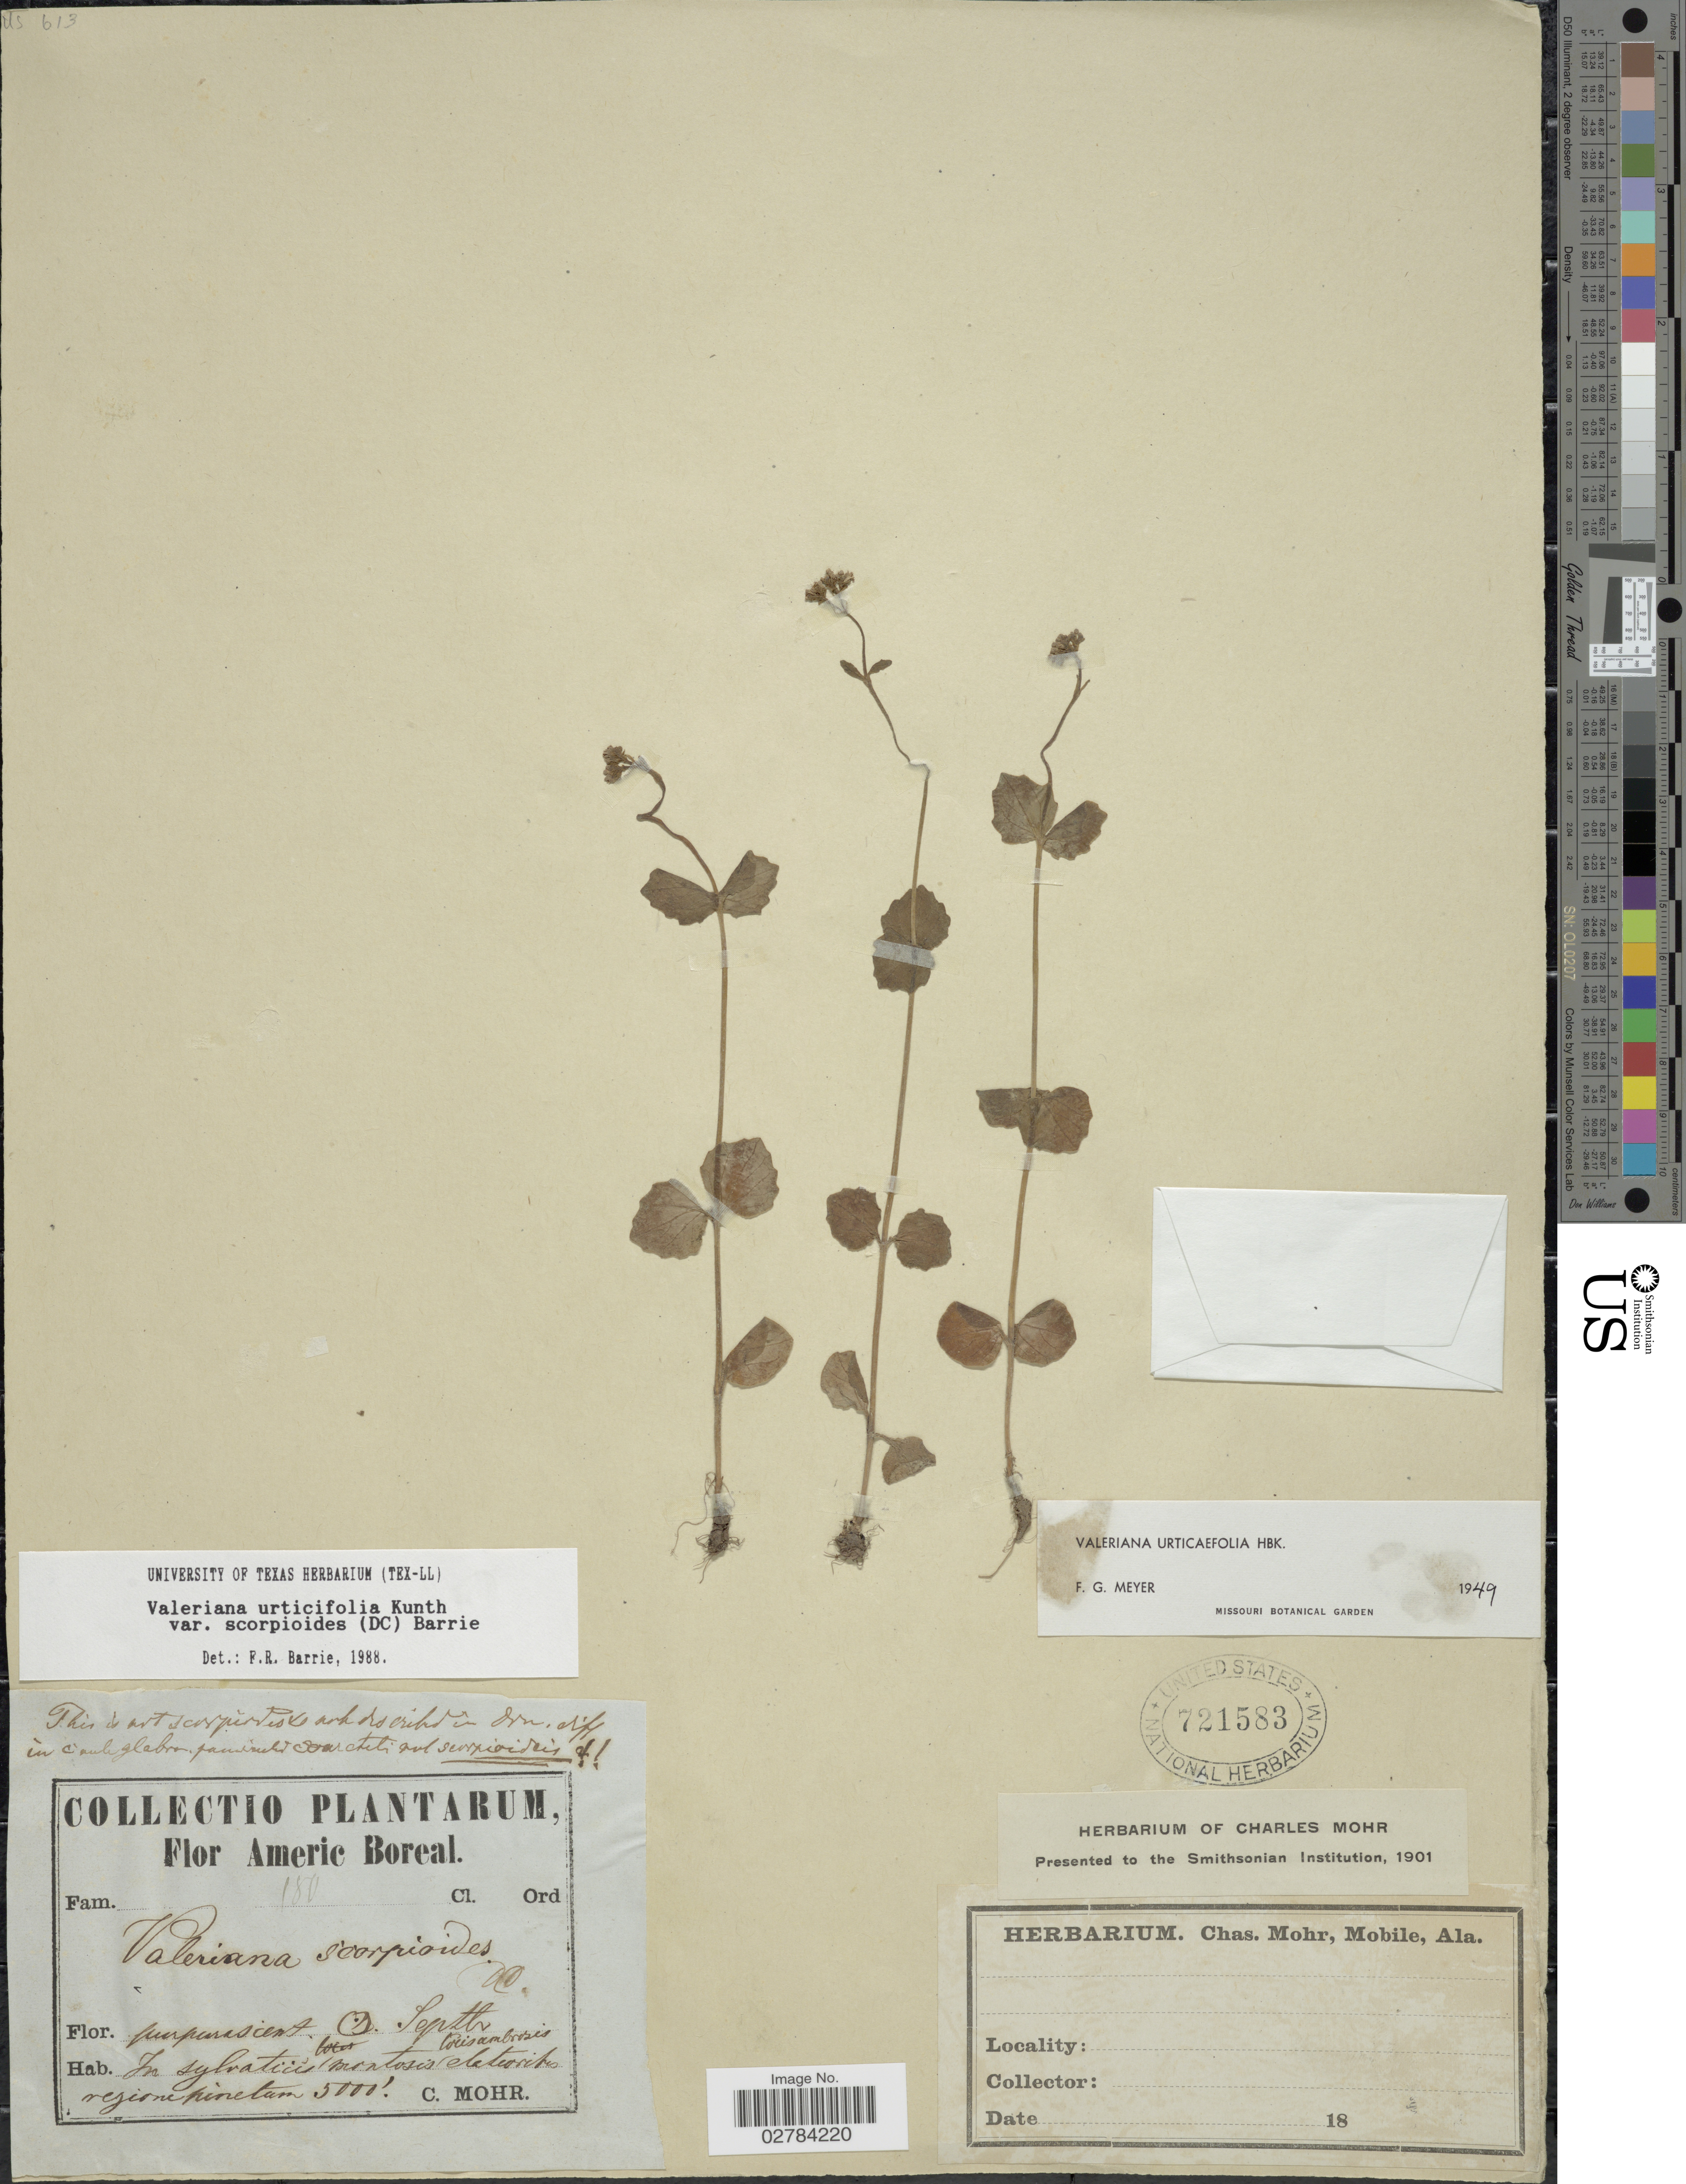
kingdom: Plantae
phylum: Tracheophyta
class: Magnoliopsida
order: Dipsacales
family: Caprifoliaceae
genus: Valeriana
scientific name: Valeriana urticifolia var. scorpioides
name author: (DC.) Barrie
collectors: C. T. Mohr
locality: In sylvaticis, montosis Corisambosis [interpreted] electeosrito [interpreted], Regione pinetum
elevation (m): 1524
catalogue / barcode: US 721583